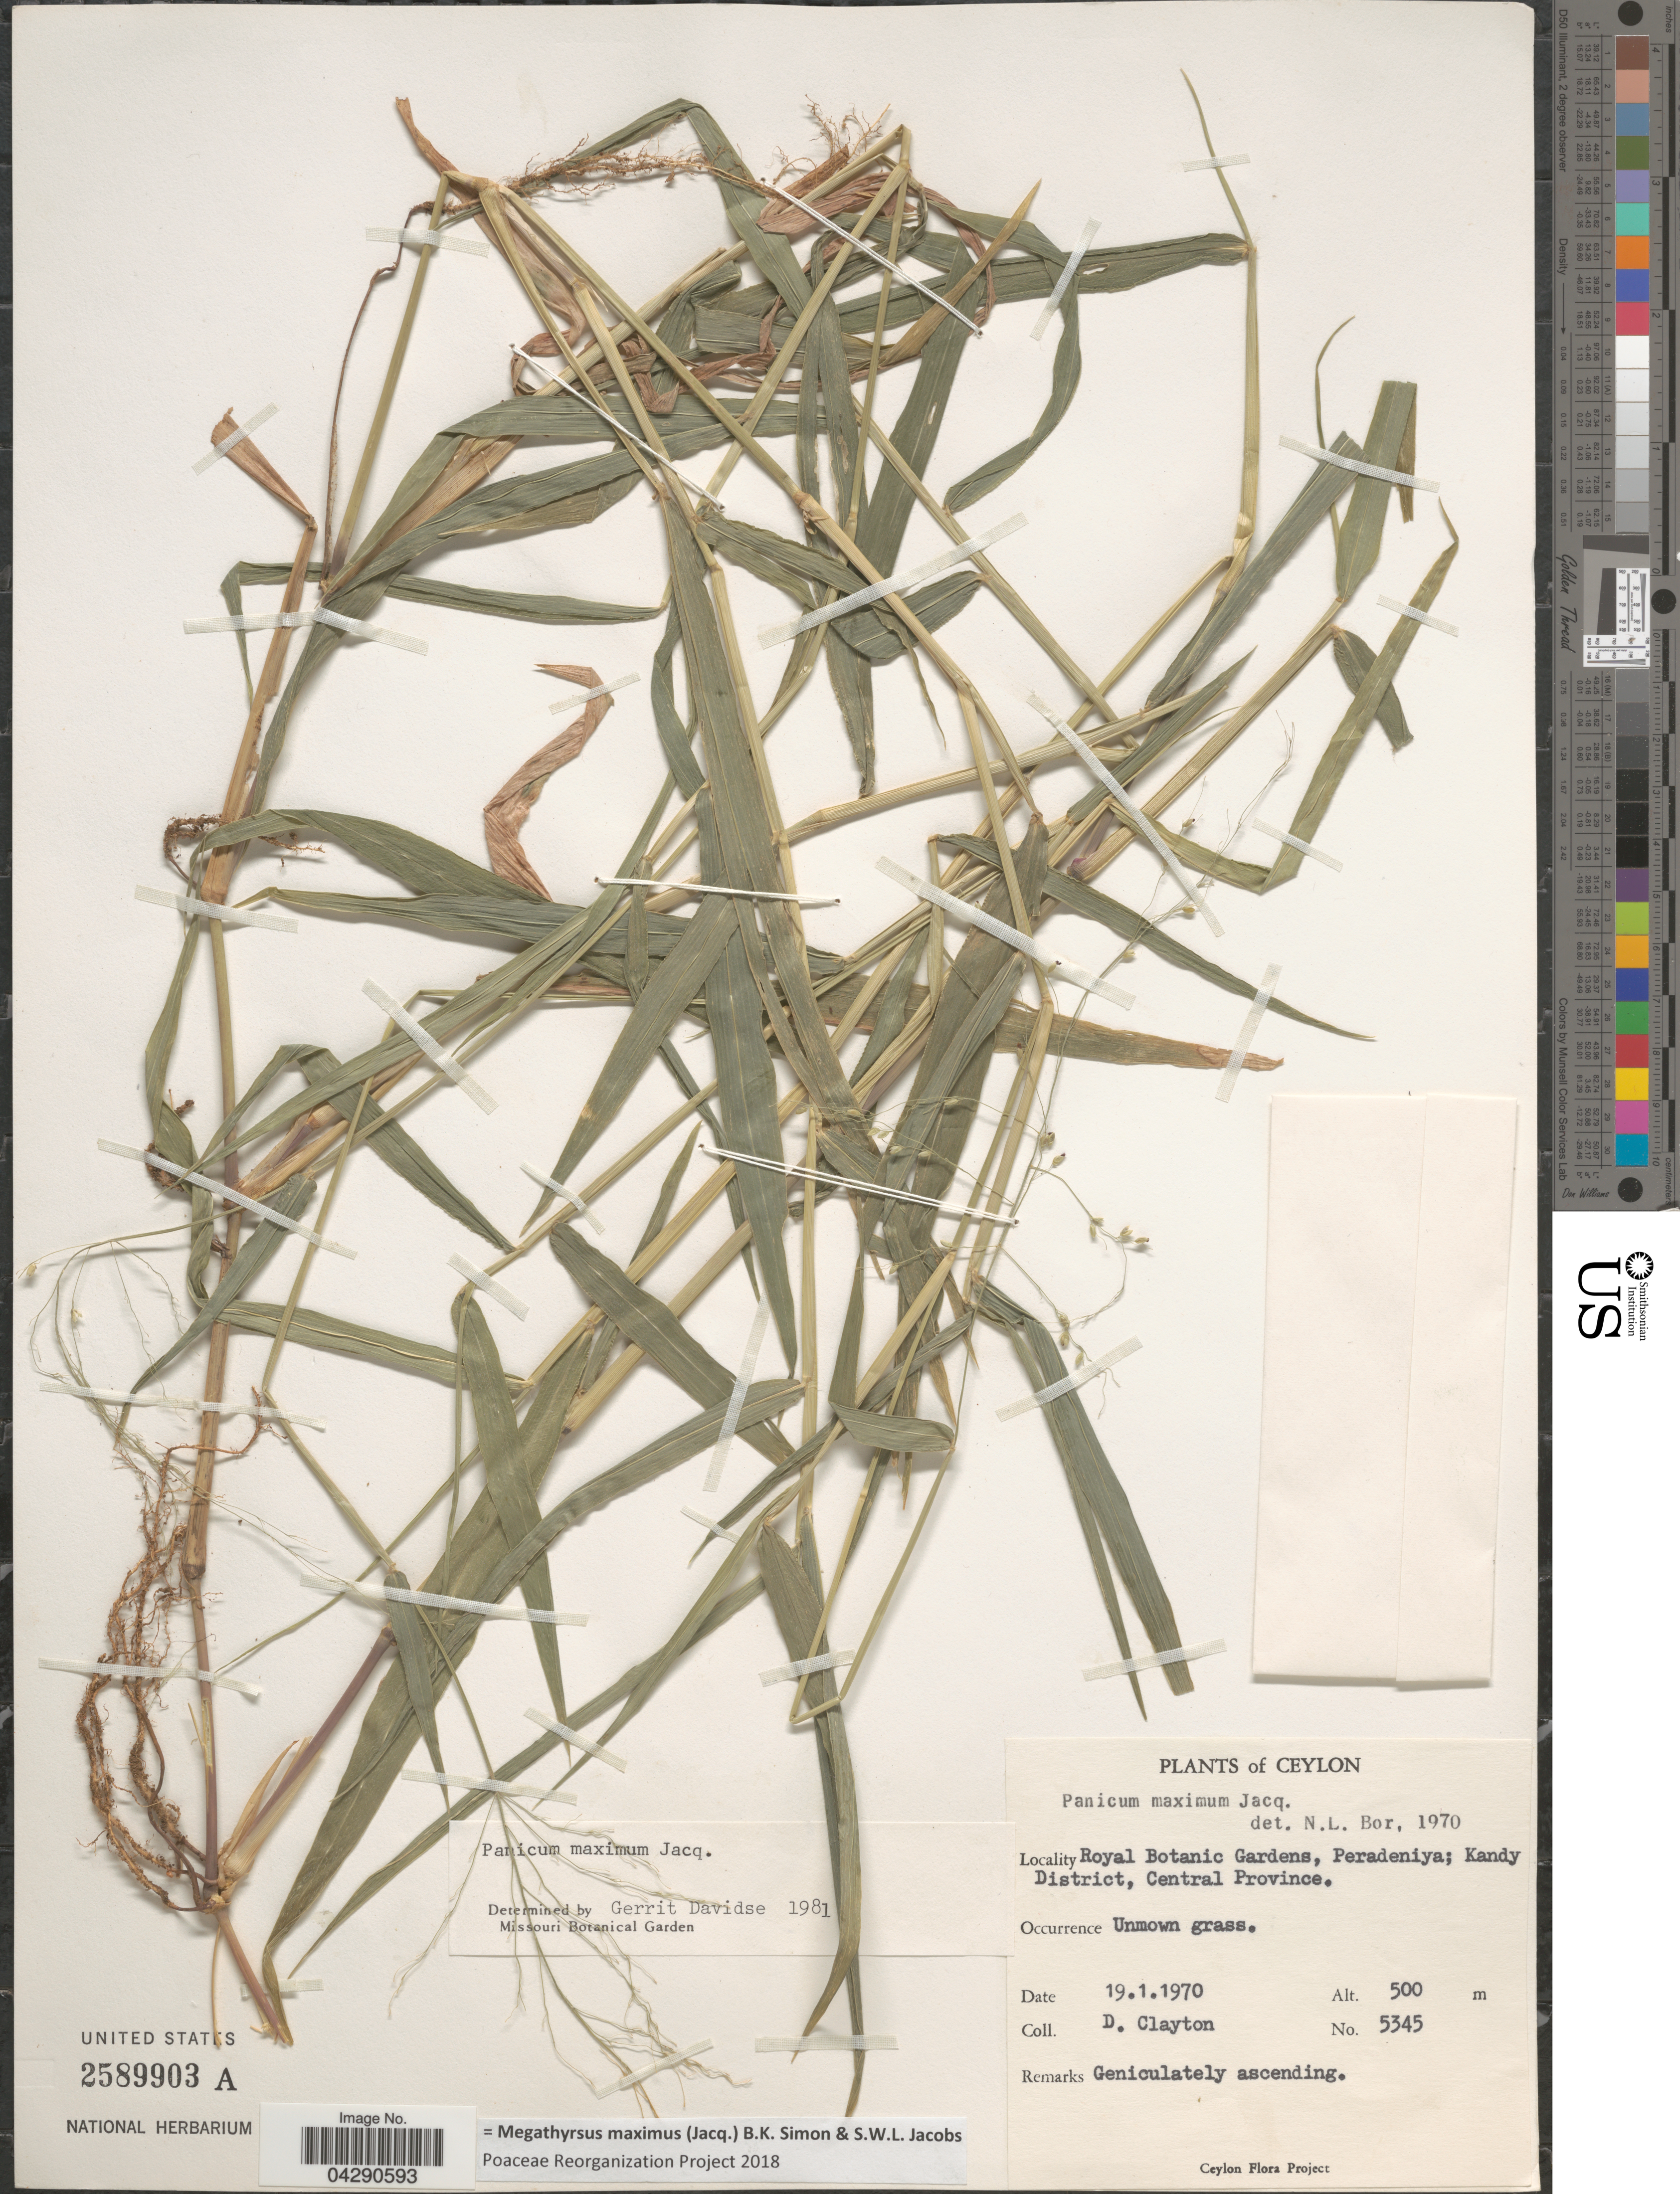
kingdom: Plantae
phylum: Tracheophyta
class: Liliopsida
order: Poales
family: Poaceae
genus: Megathyrsus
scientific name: Megathyrsus maximus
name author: (Jacq.) B.K. Simon & S.W.L. Jacobs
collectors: D. Clayton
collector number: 5345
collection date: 1970-01-19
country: Sri Lanka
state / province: Central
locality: Ceylon. Royal Botanic Gardens, Peradeniya; Kandy District.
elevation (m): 500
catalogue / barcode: US 2589903A